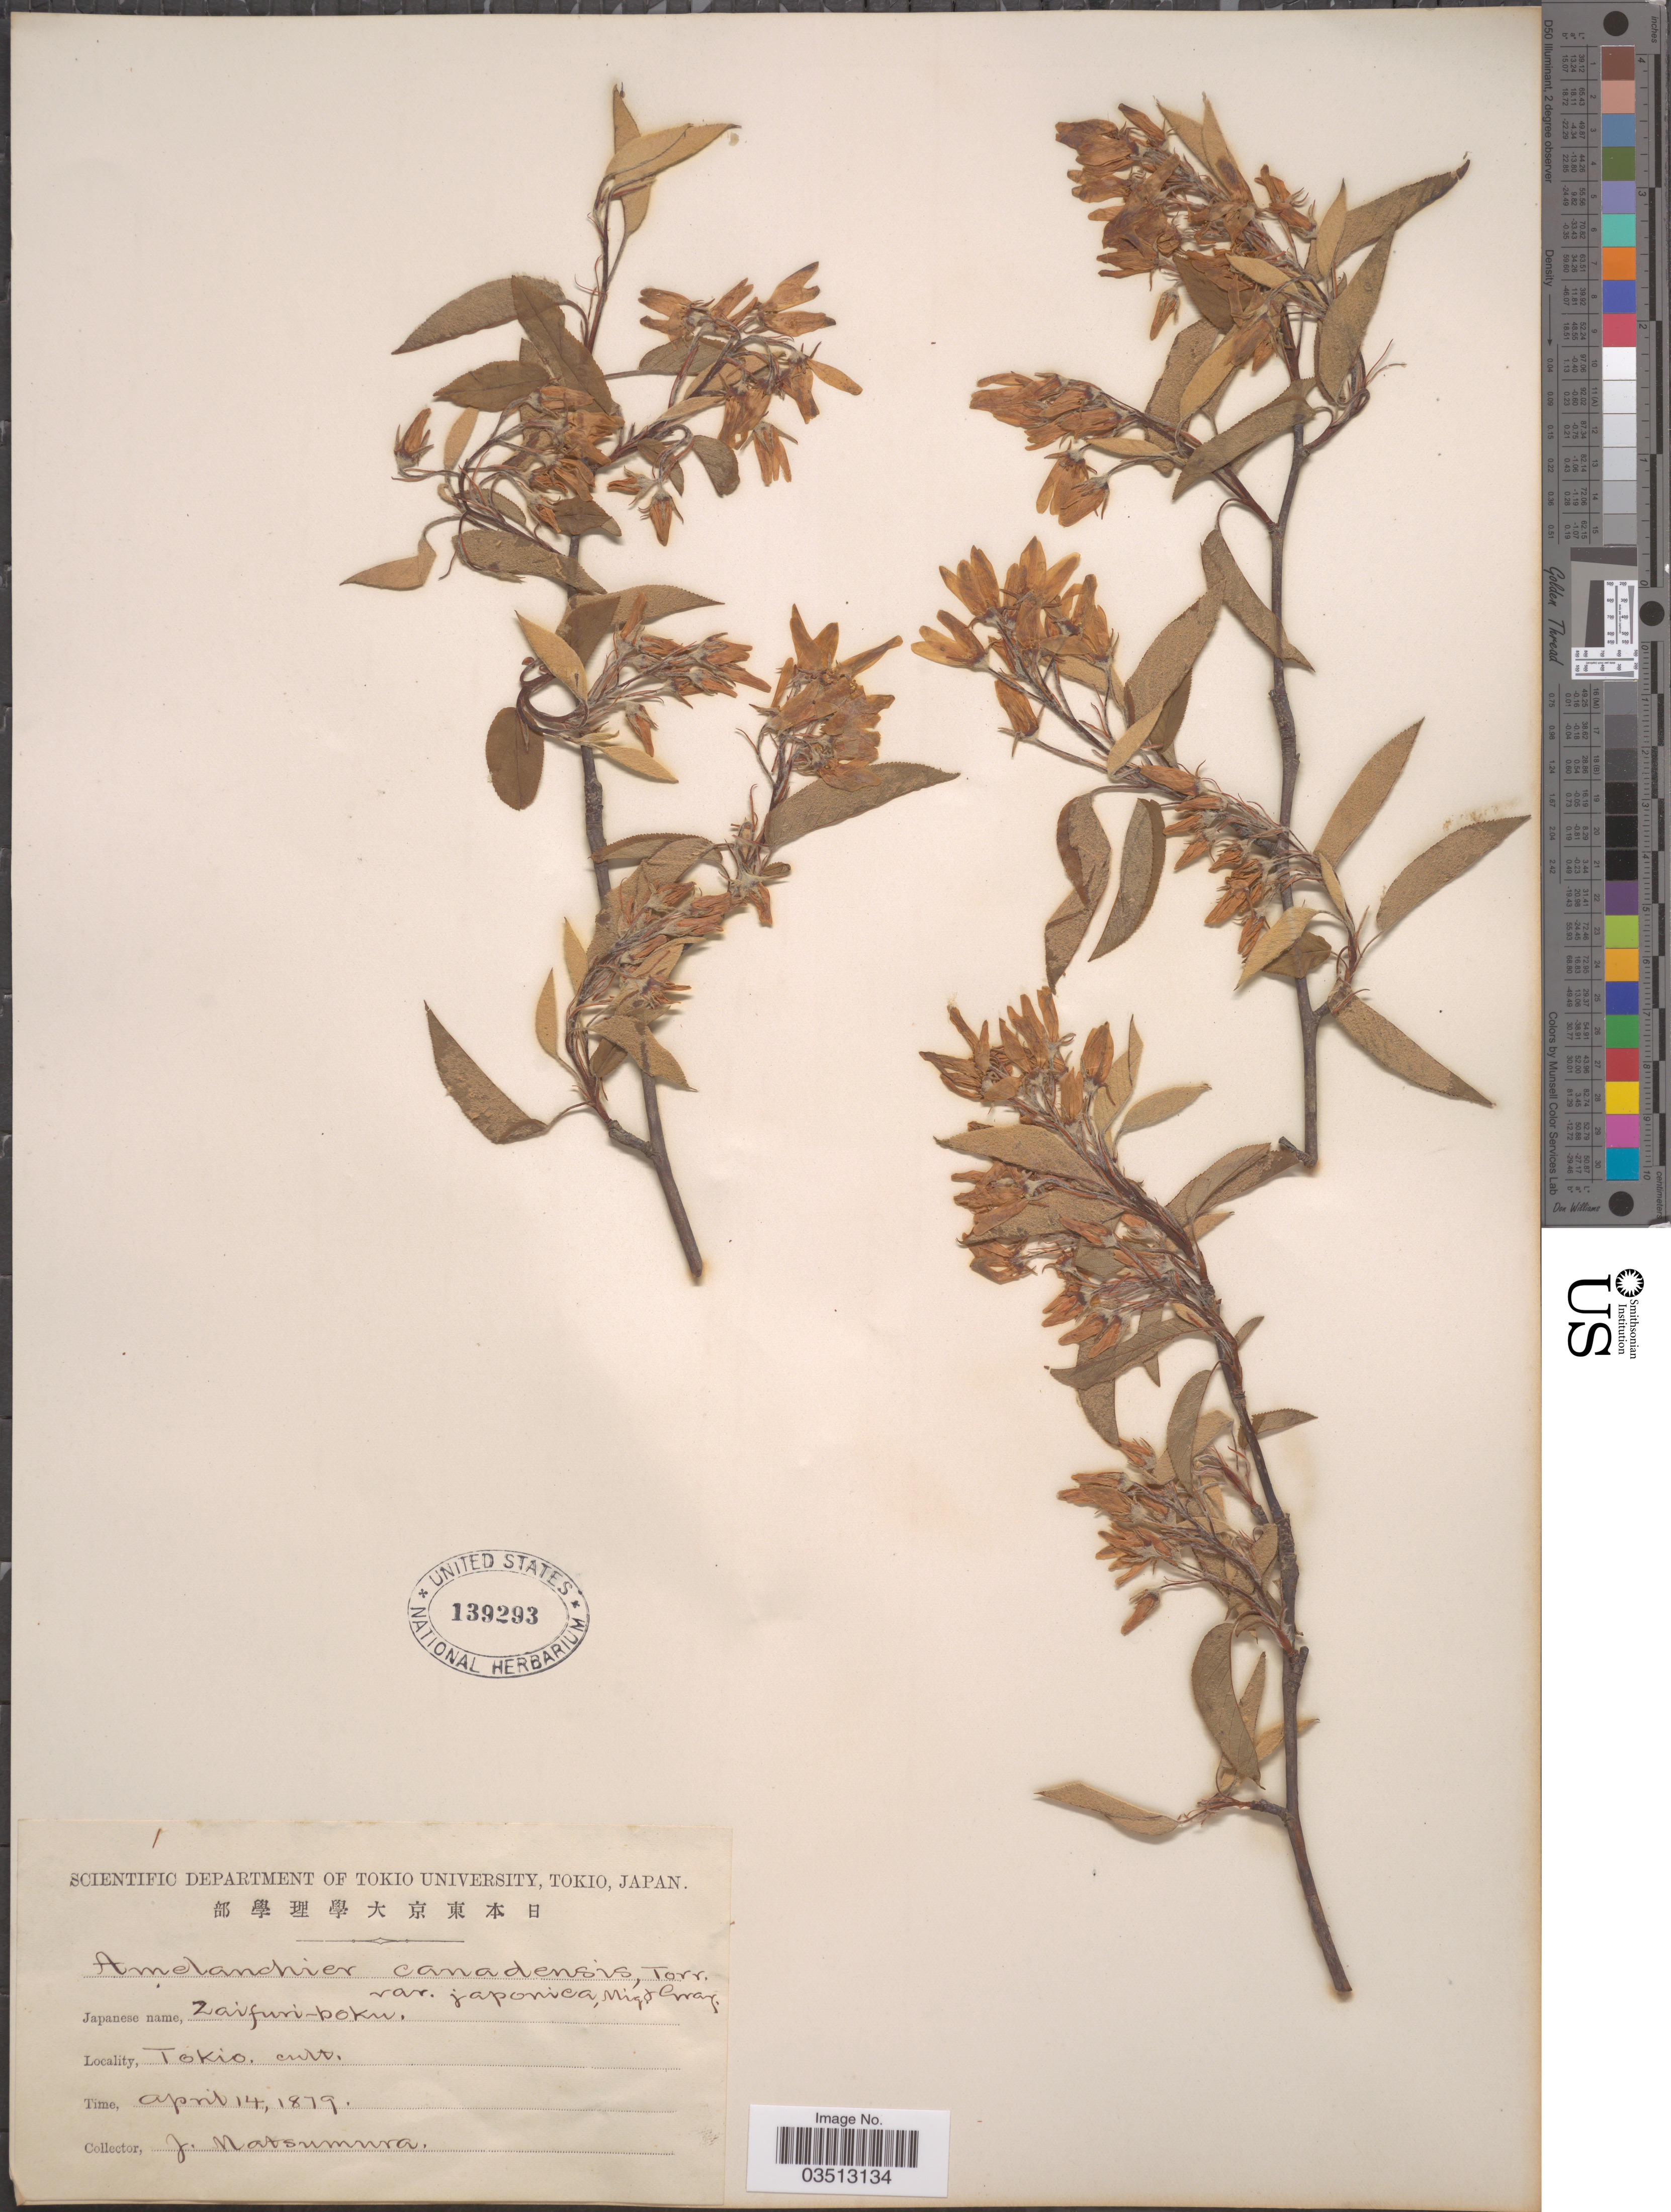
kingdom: Plantae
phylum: Tracheophyta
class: Magnoliopsida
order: Rosales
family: Rosaceae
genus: Amelanchier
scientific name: Amelanchier canadensis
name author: (L.) Medic.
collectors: J. Matsumura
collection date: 1879-04-14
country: Japan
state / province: Tokyo, Federal City of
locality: Tokio.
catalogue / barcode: US 139293